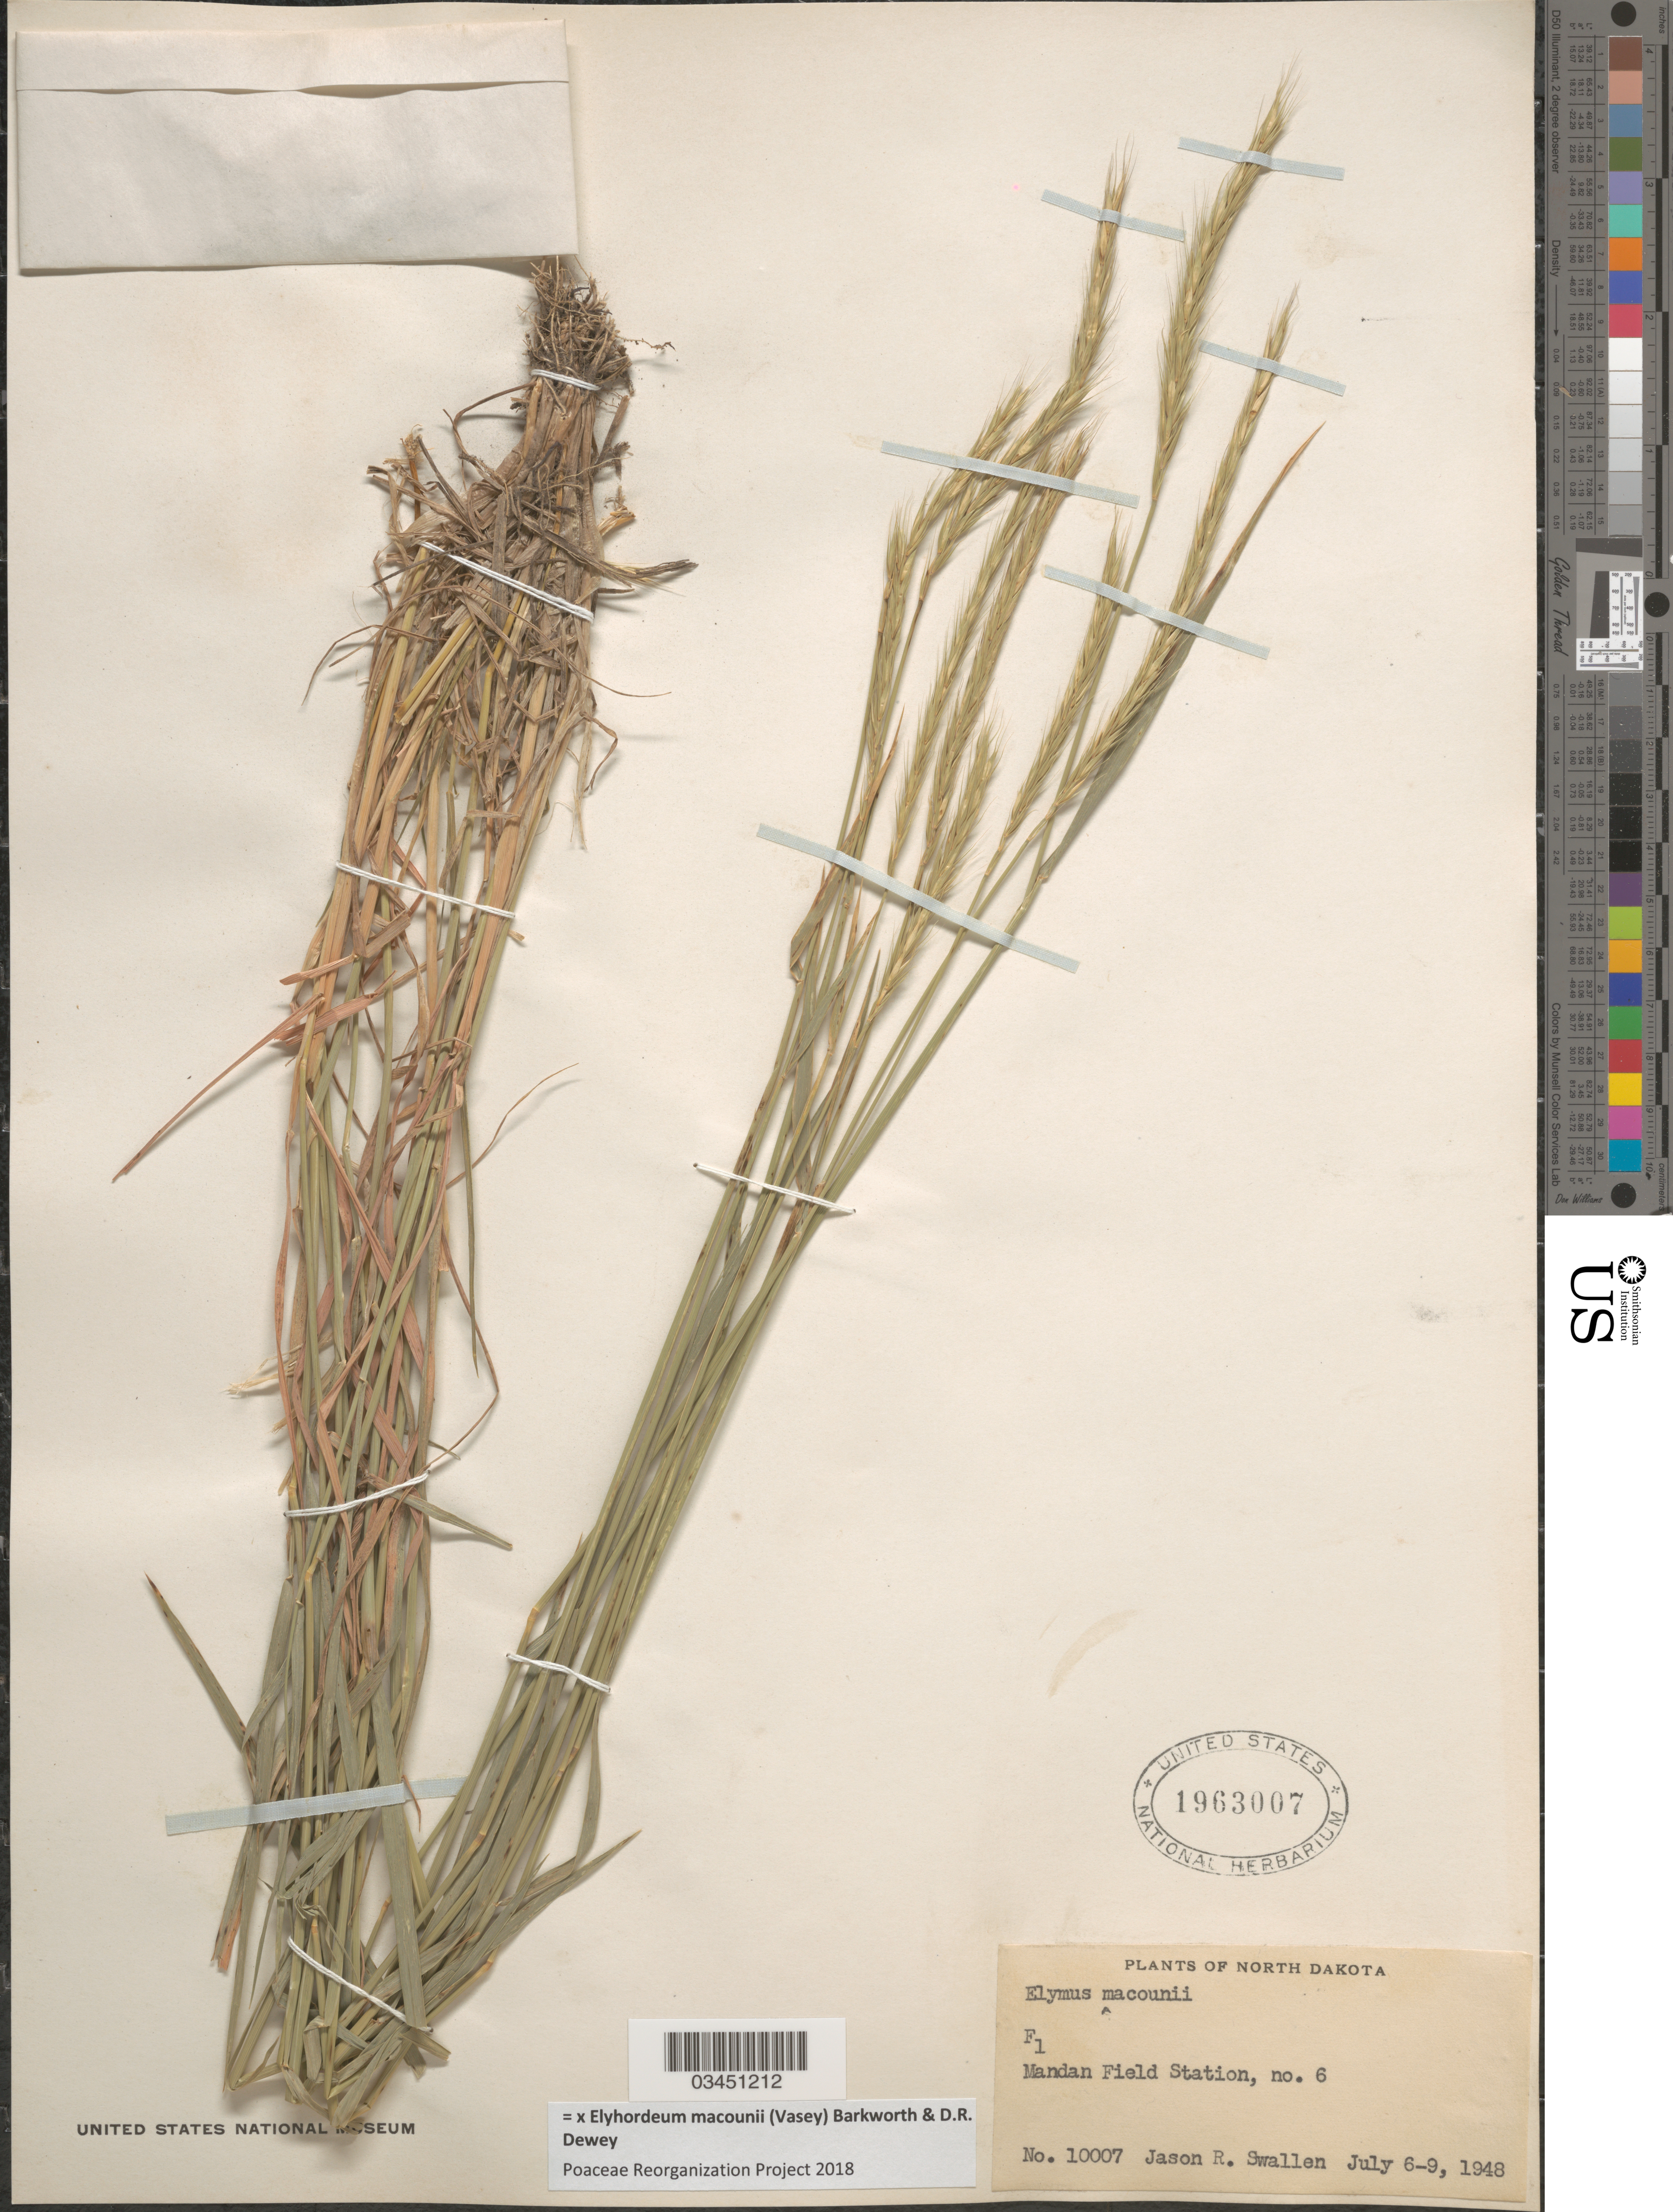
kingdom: Plantae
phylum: Tracheophyta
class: Liliopsida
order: Poales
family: Poaceae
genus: Elyhordeum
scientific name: x Elyhordeum macounii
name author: (Vasey) Barkworth & Dewey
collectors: J. R. Swallen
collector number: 10007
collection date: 1948-07-06/1948-07-09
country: United States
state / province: North Dakota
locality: Mandan Field Station, no. 6.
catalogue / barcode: US 1963007